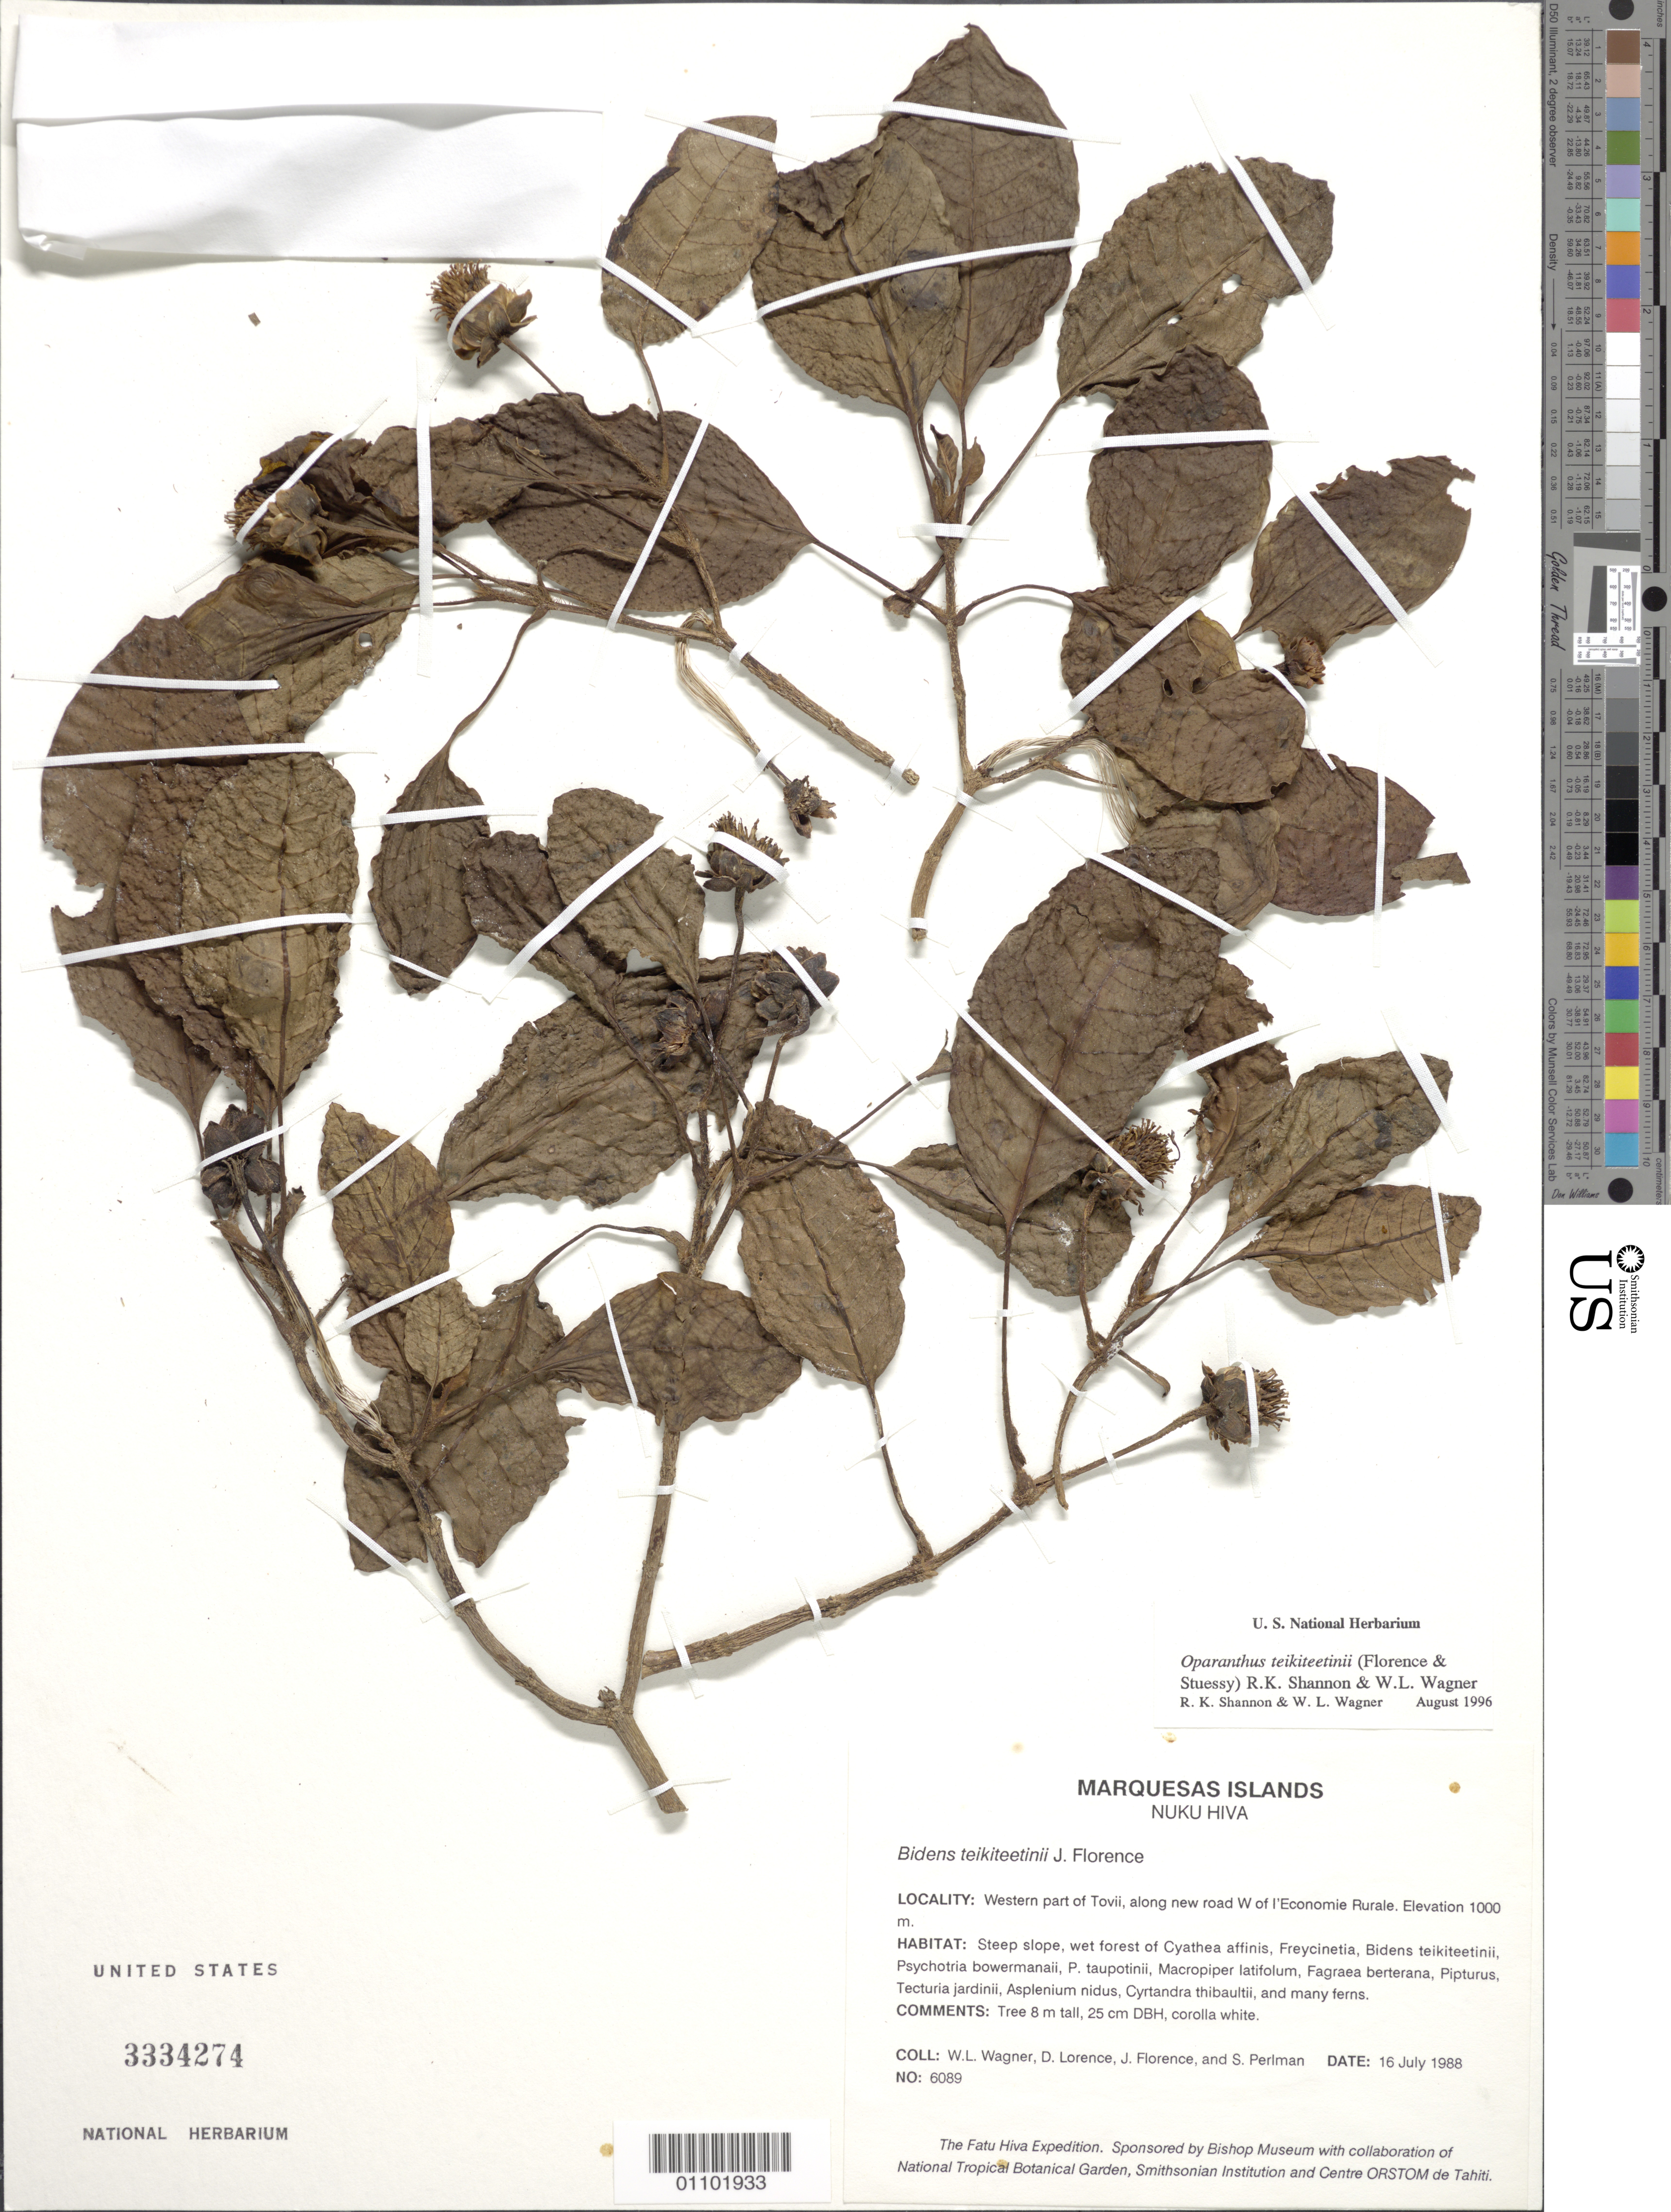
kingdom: Plantae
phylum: Tracheophyta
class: Magnoliopsida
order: Asterales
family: Asteraceae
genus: Oparanthus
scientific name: Oparanthus teikiteetinii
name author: (J. Florence & Steussy) R.K. Shannon & W.L. Wagner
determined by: Shannon, R. K.; Wagner, W. L.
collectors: W. L. Wagner, D. Lorence, J. Florence & S. P. Perlman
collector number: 6089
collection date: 1988-07-16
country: French Polynesia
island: Nuku Hiva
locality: W part of Toovii, along new road W of l'Economie Rurale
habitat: Steep slope, wet forest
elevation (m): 1000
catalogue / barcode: US 3334274